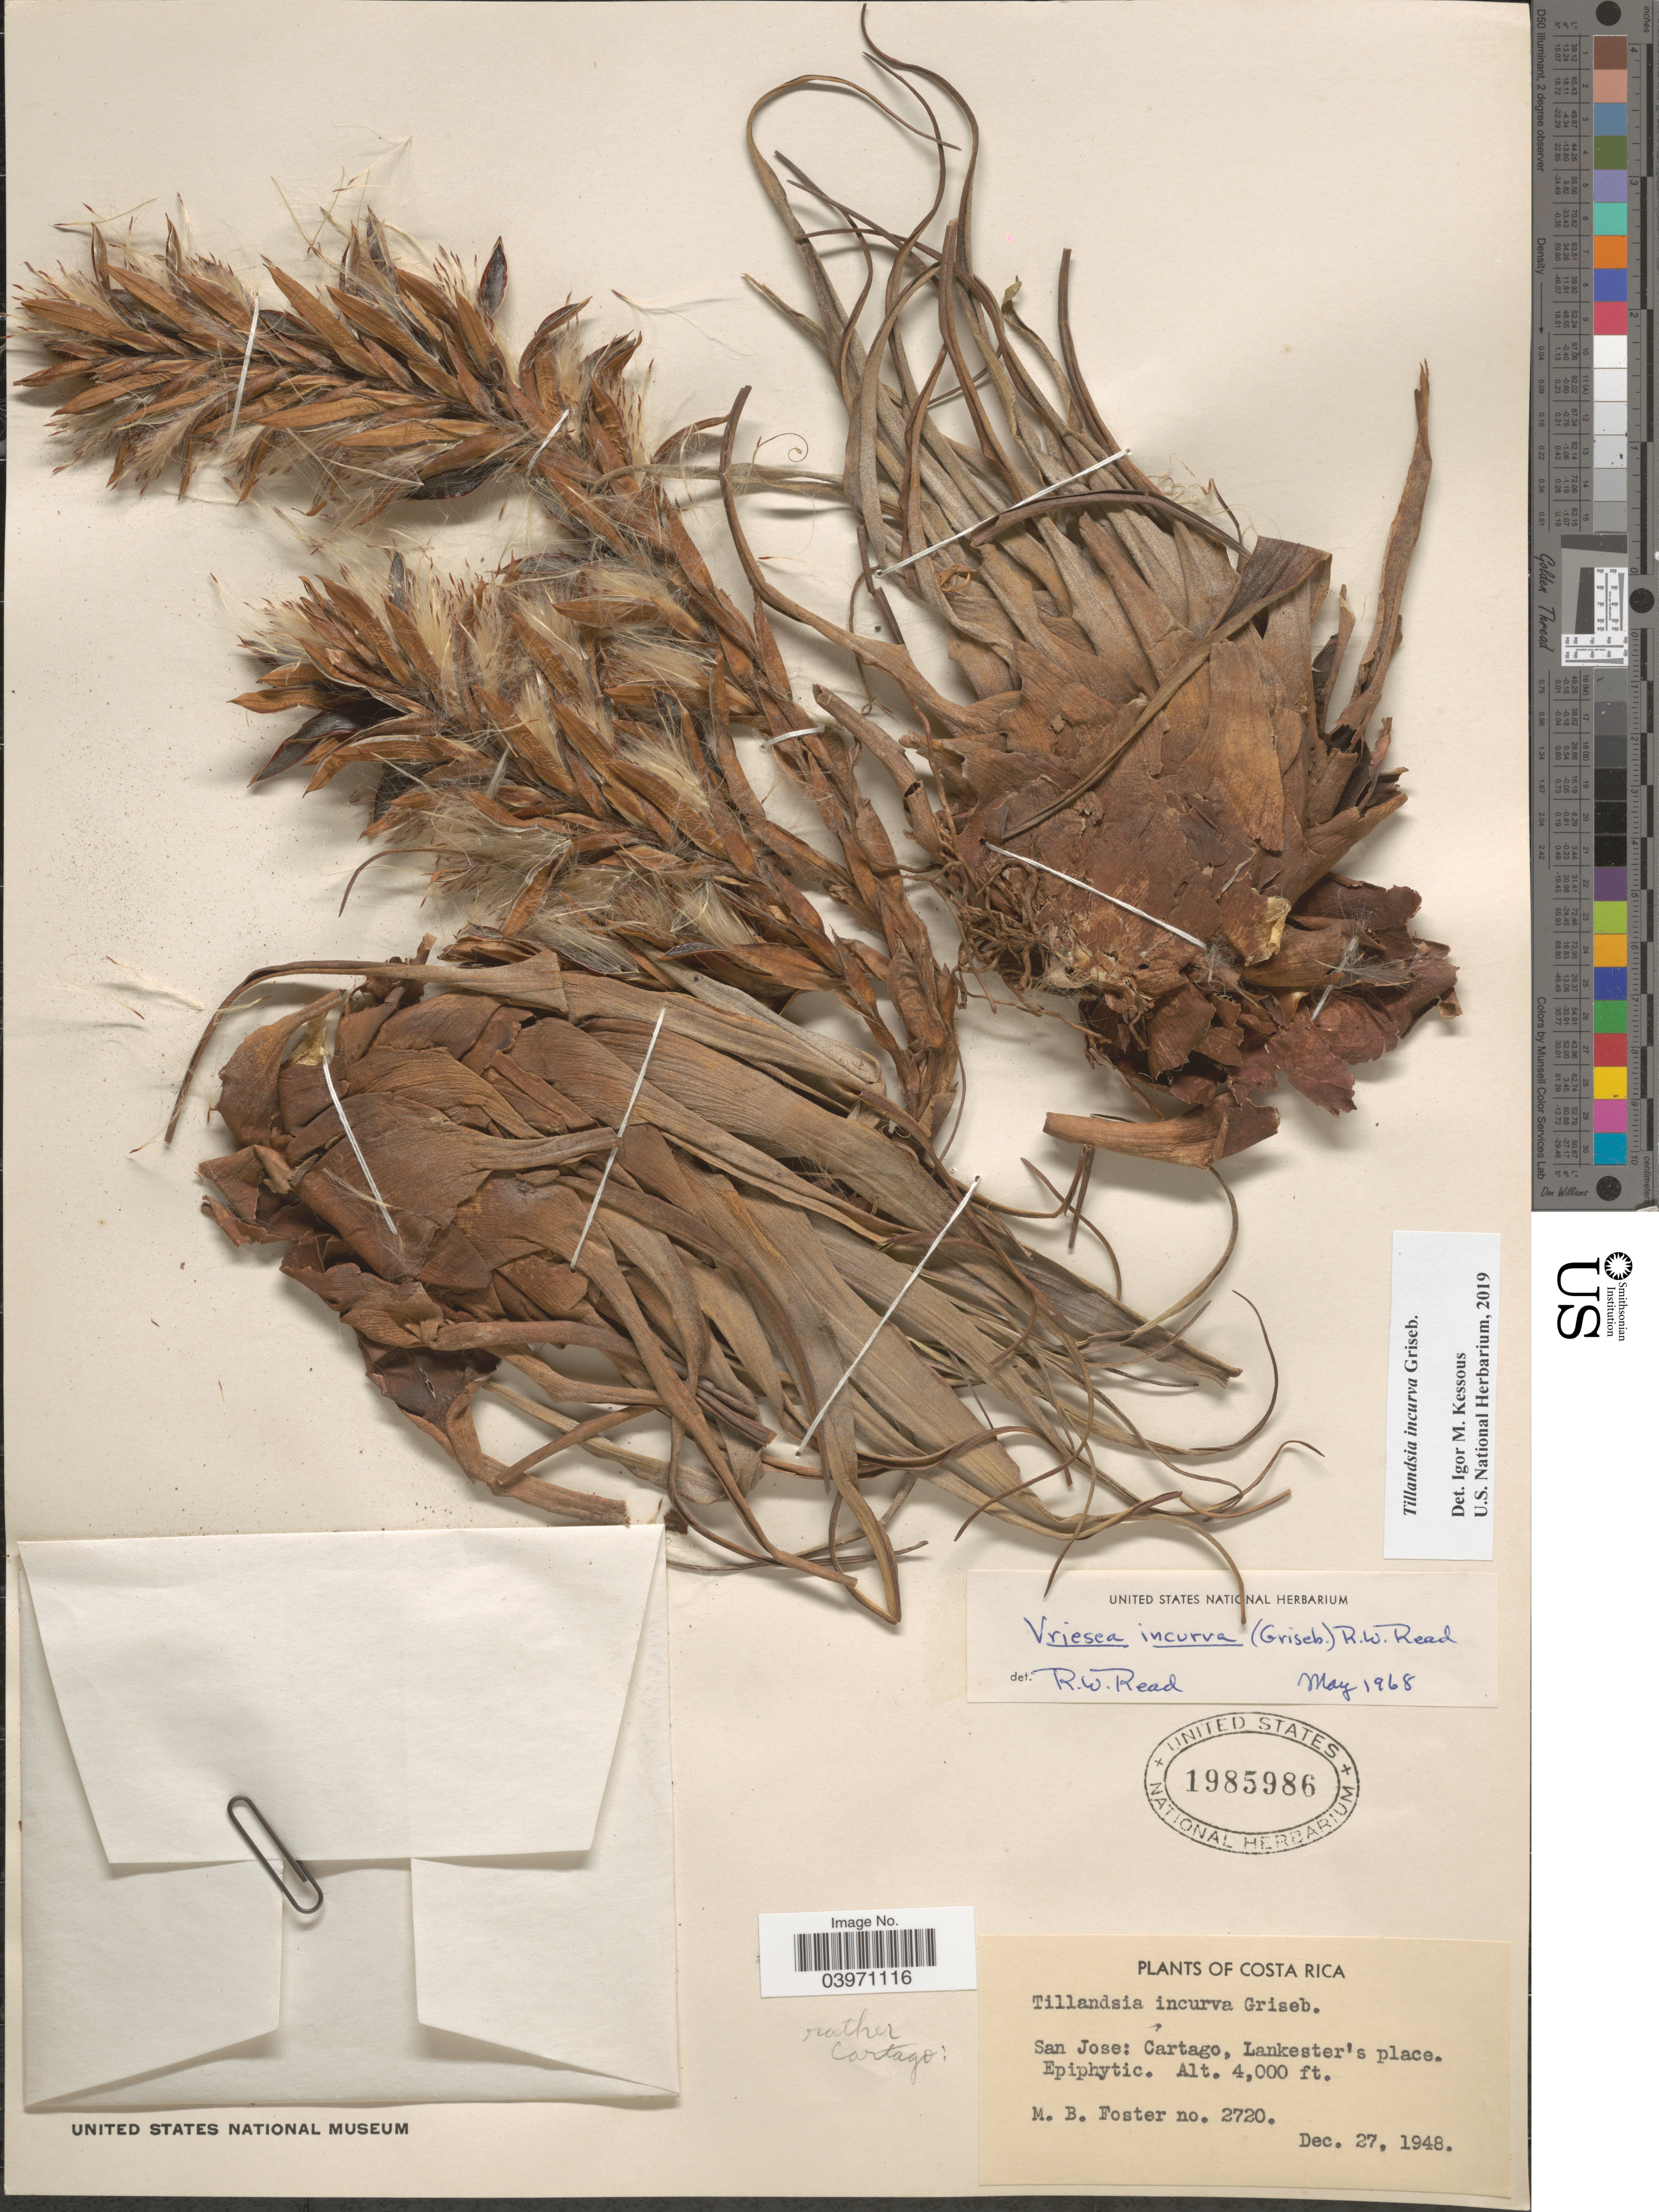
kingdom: Plantae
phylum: Tracheophyta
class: Liliopsida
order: Poales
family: Bromeliaceae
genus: Tillandsia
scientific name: Tillandsia incurva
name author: Griseb.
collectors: M. B. Foster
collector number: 2720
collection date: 1948-12-27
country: Costa Rica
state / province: San José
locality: Cartago, Lankester's place.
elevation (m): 1219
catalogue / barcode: US 1985986